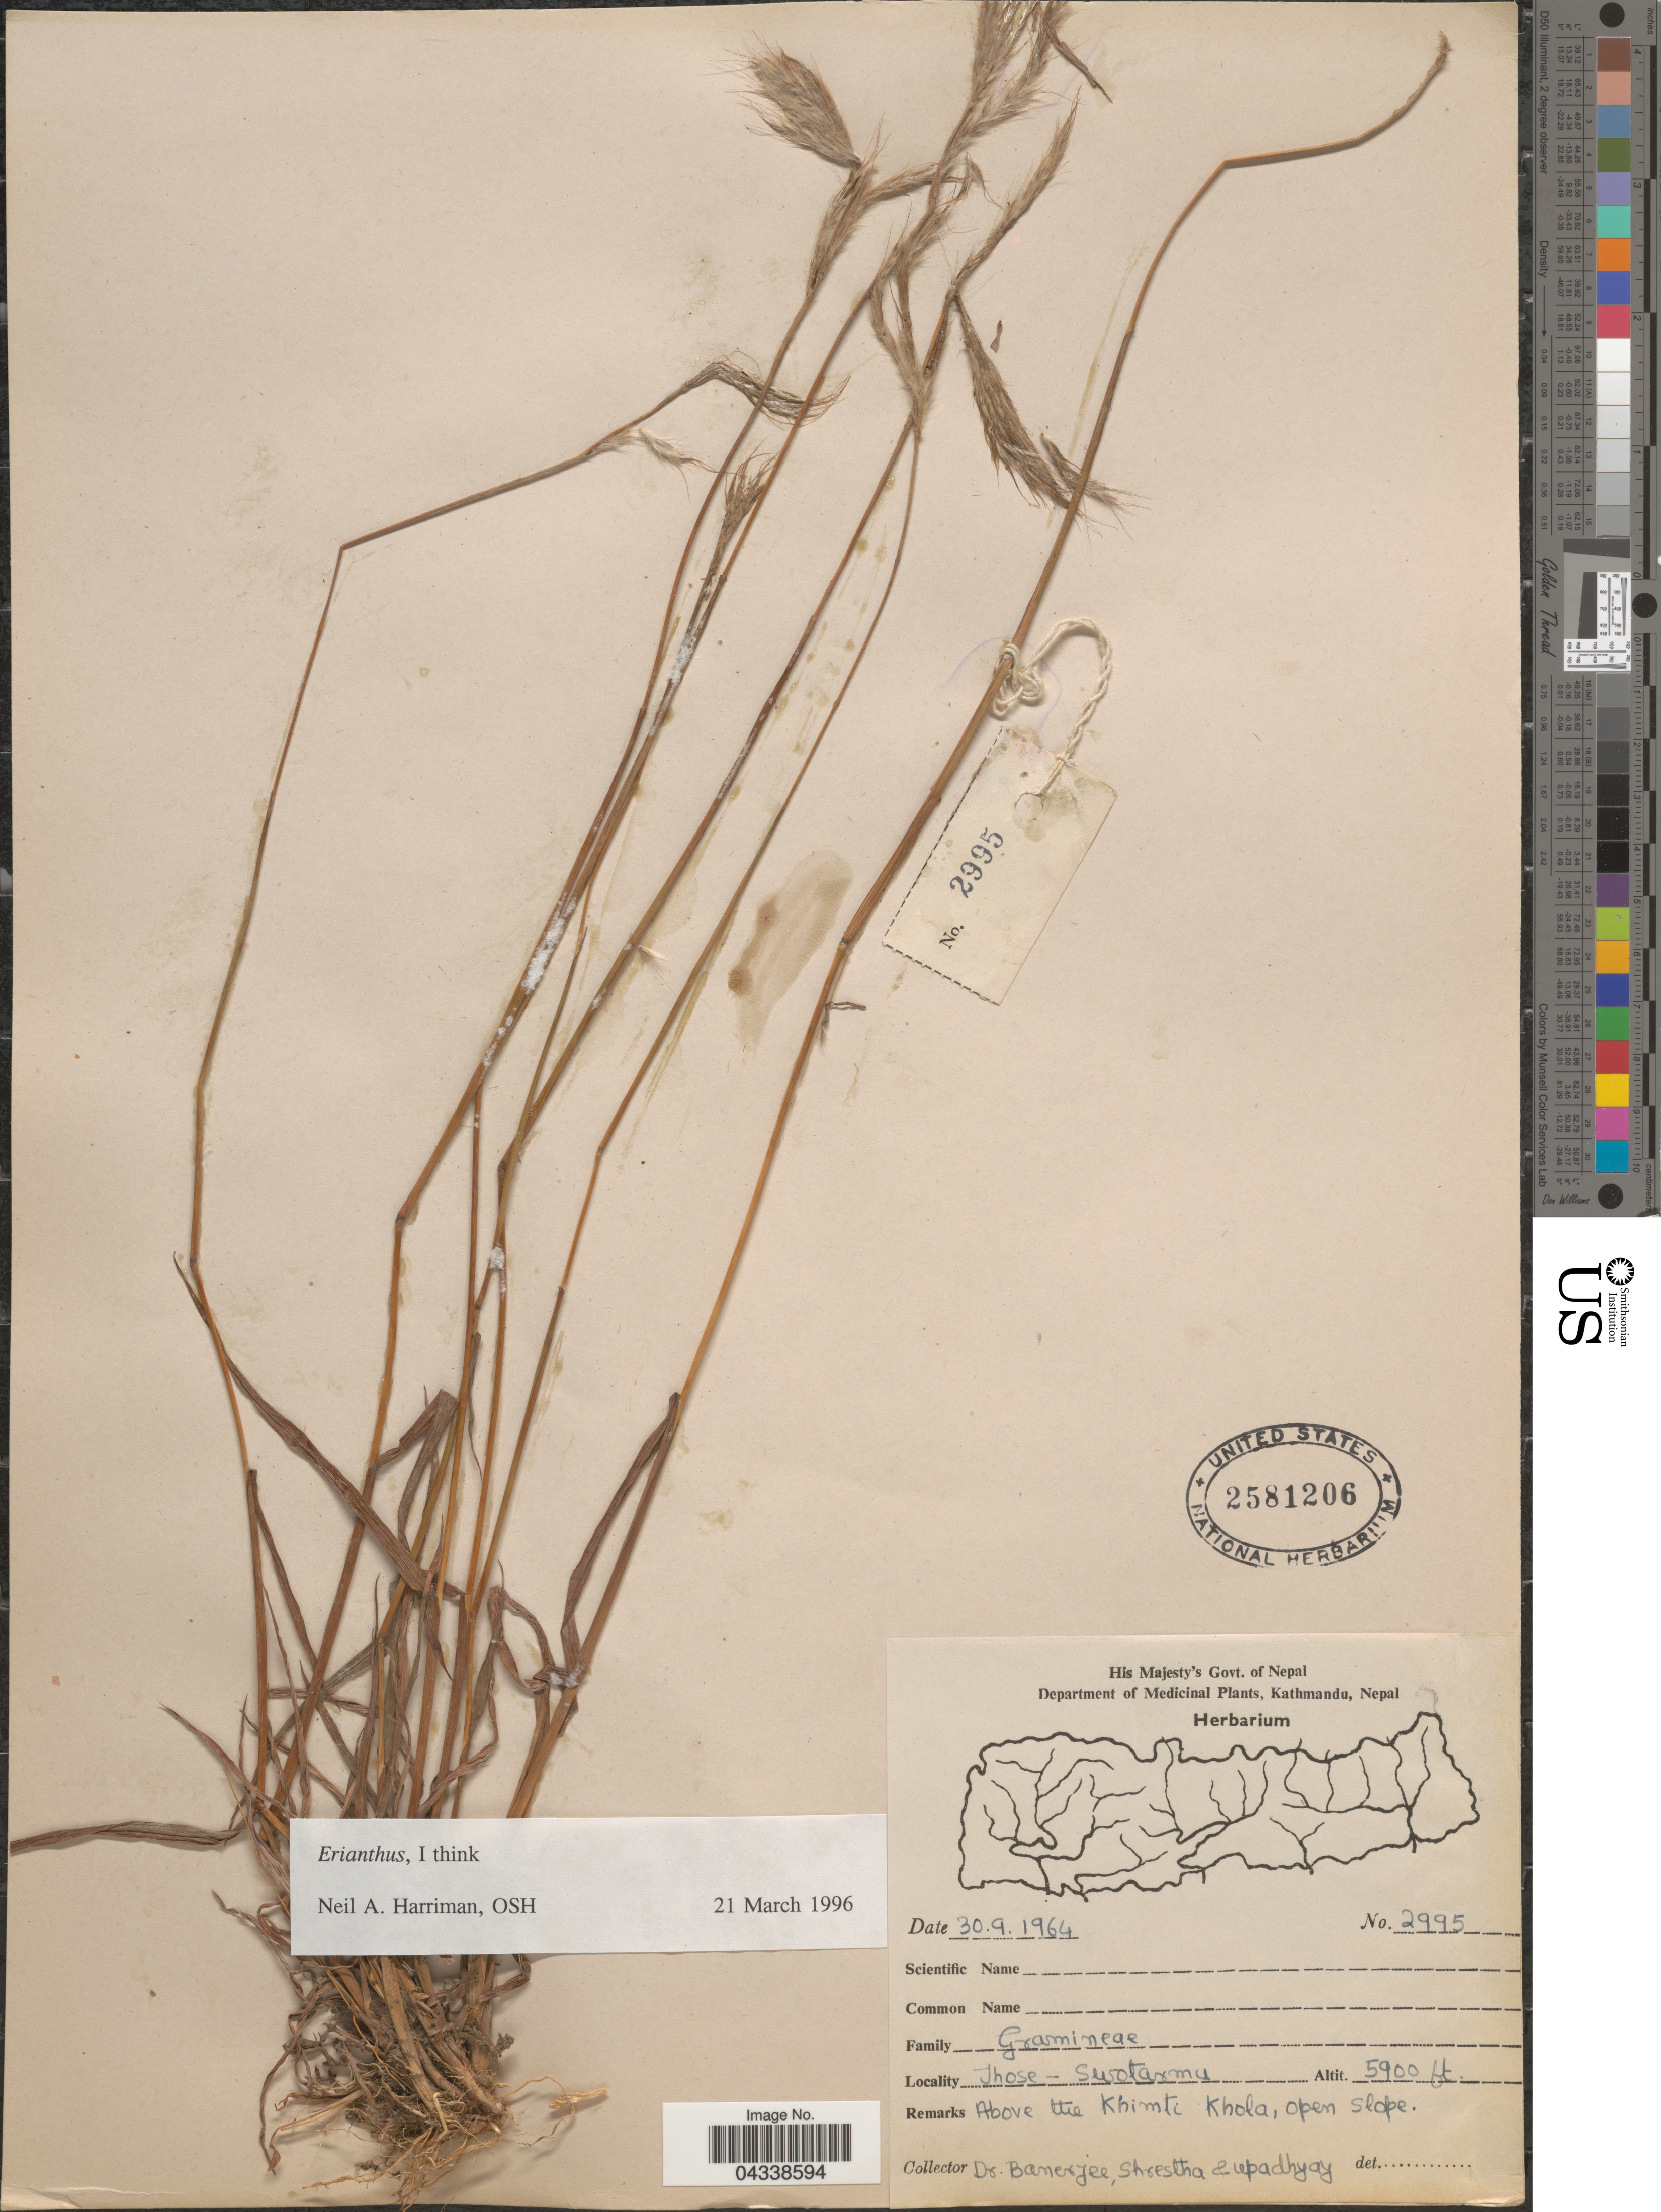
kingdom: Plantae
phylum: Tracheophyta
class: Liliopsida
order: Poales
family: Poaceae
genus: Saccharum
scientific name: Saccharum sp.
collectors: -. Banerjee, -. Shrestha & Upadhyay, --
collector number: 2995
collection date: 1964-09-30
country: Nepal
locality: Those - Swotarma. Above the Khimte Khola.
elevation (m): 1798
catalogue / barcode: US 2581206